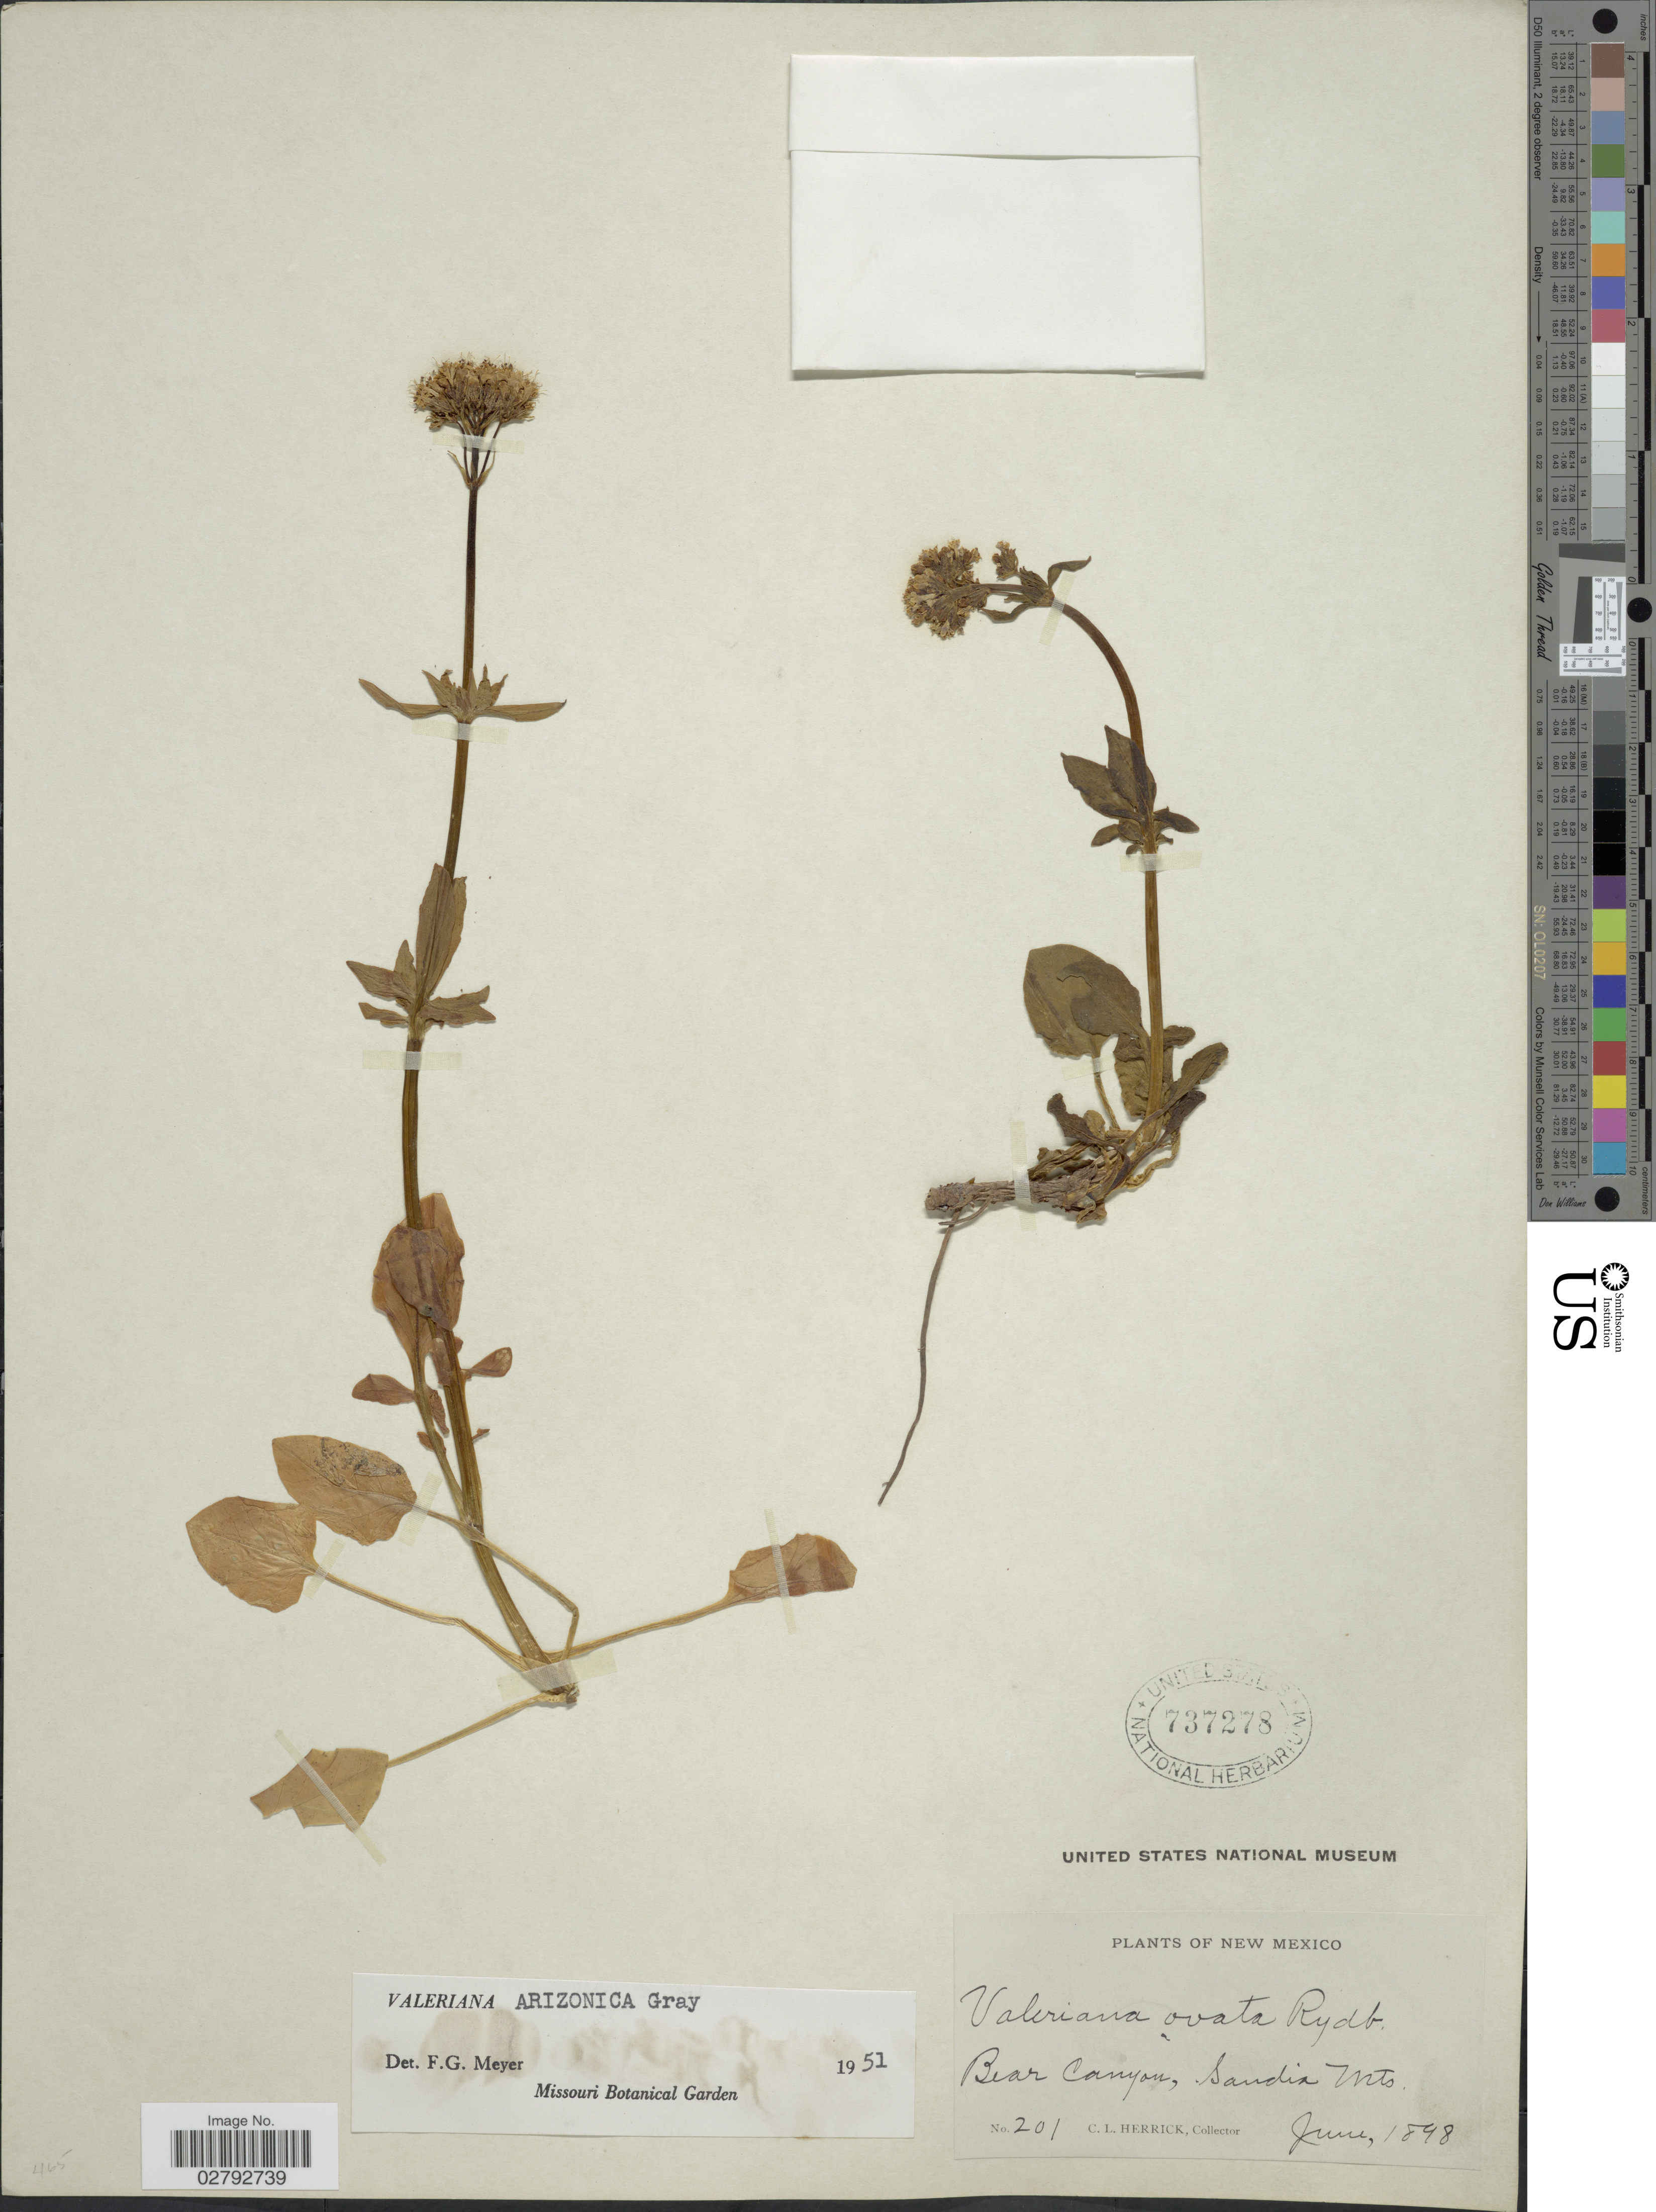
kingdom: Plantae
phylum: Tracheophyta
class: Magnoliopsida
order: Dipsacales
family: Caprifoliaceae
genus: Valeriana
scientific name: Valeriana arizonica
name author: A. Gray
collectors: C. Herrick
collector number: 201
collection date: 1898-06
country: United States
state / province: New Mexico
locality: Bear Canyon, Sandia Mts.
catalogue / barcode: US 737278